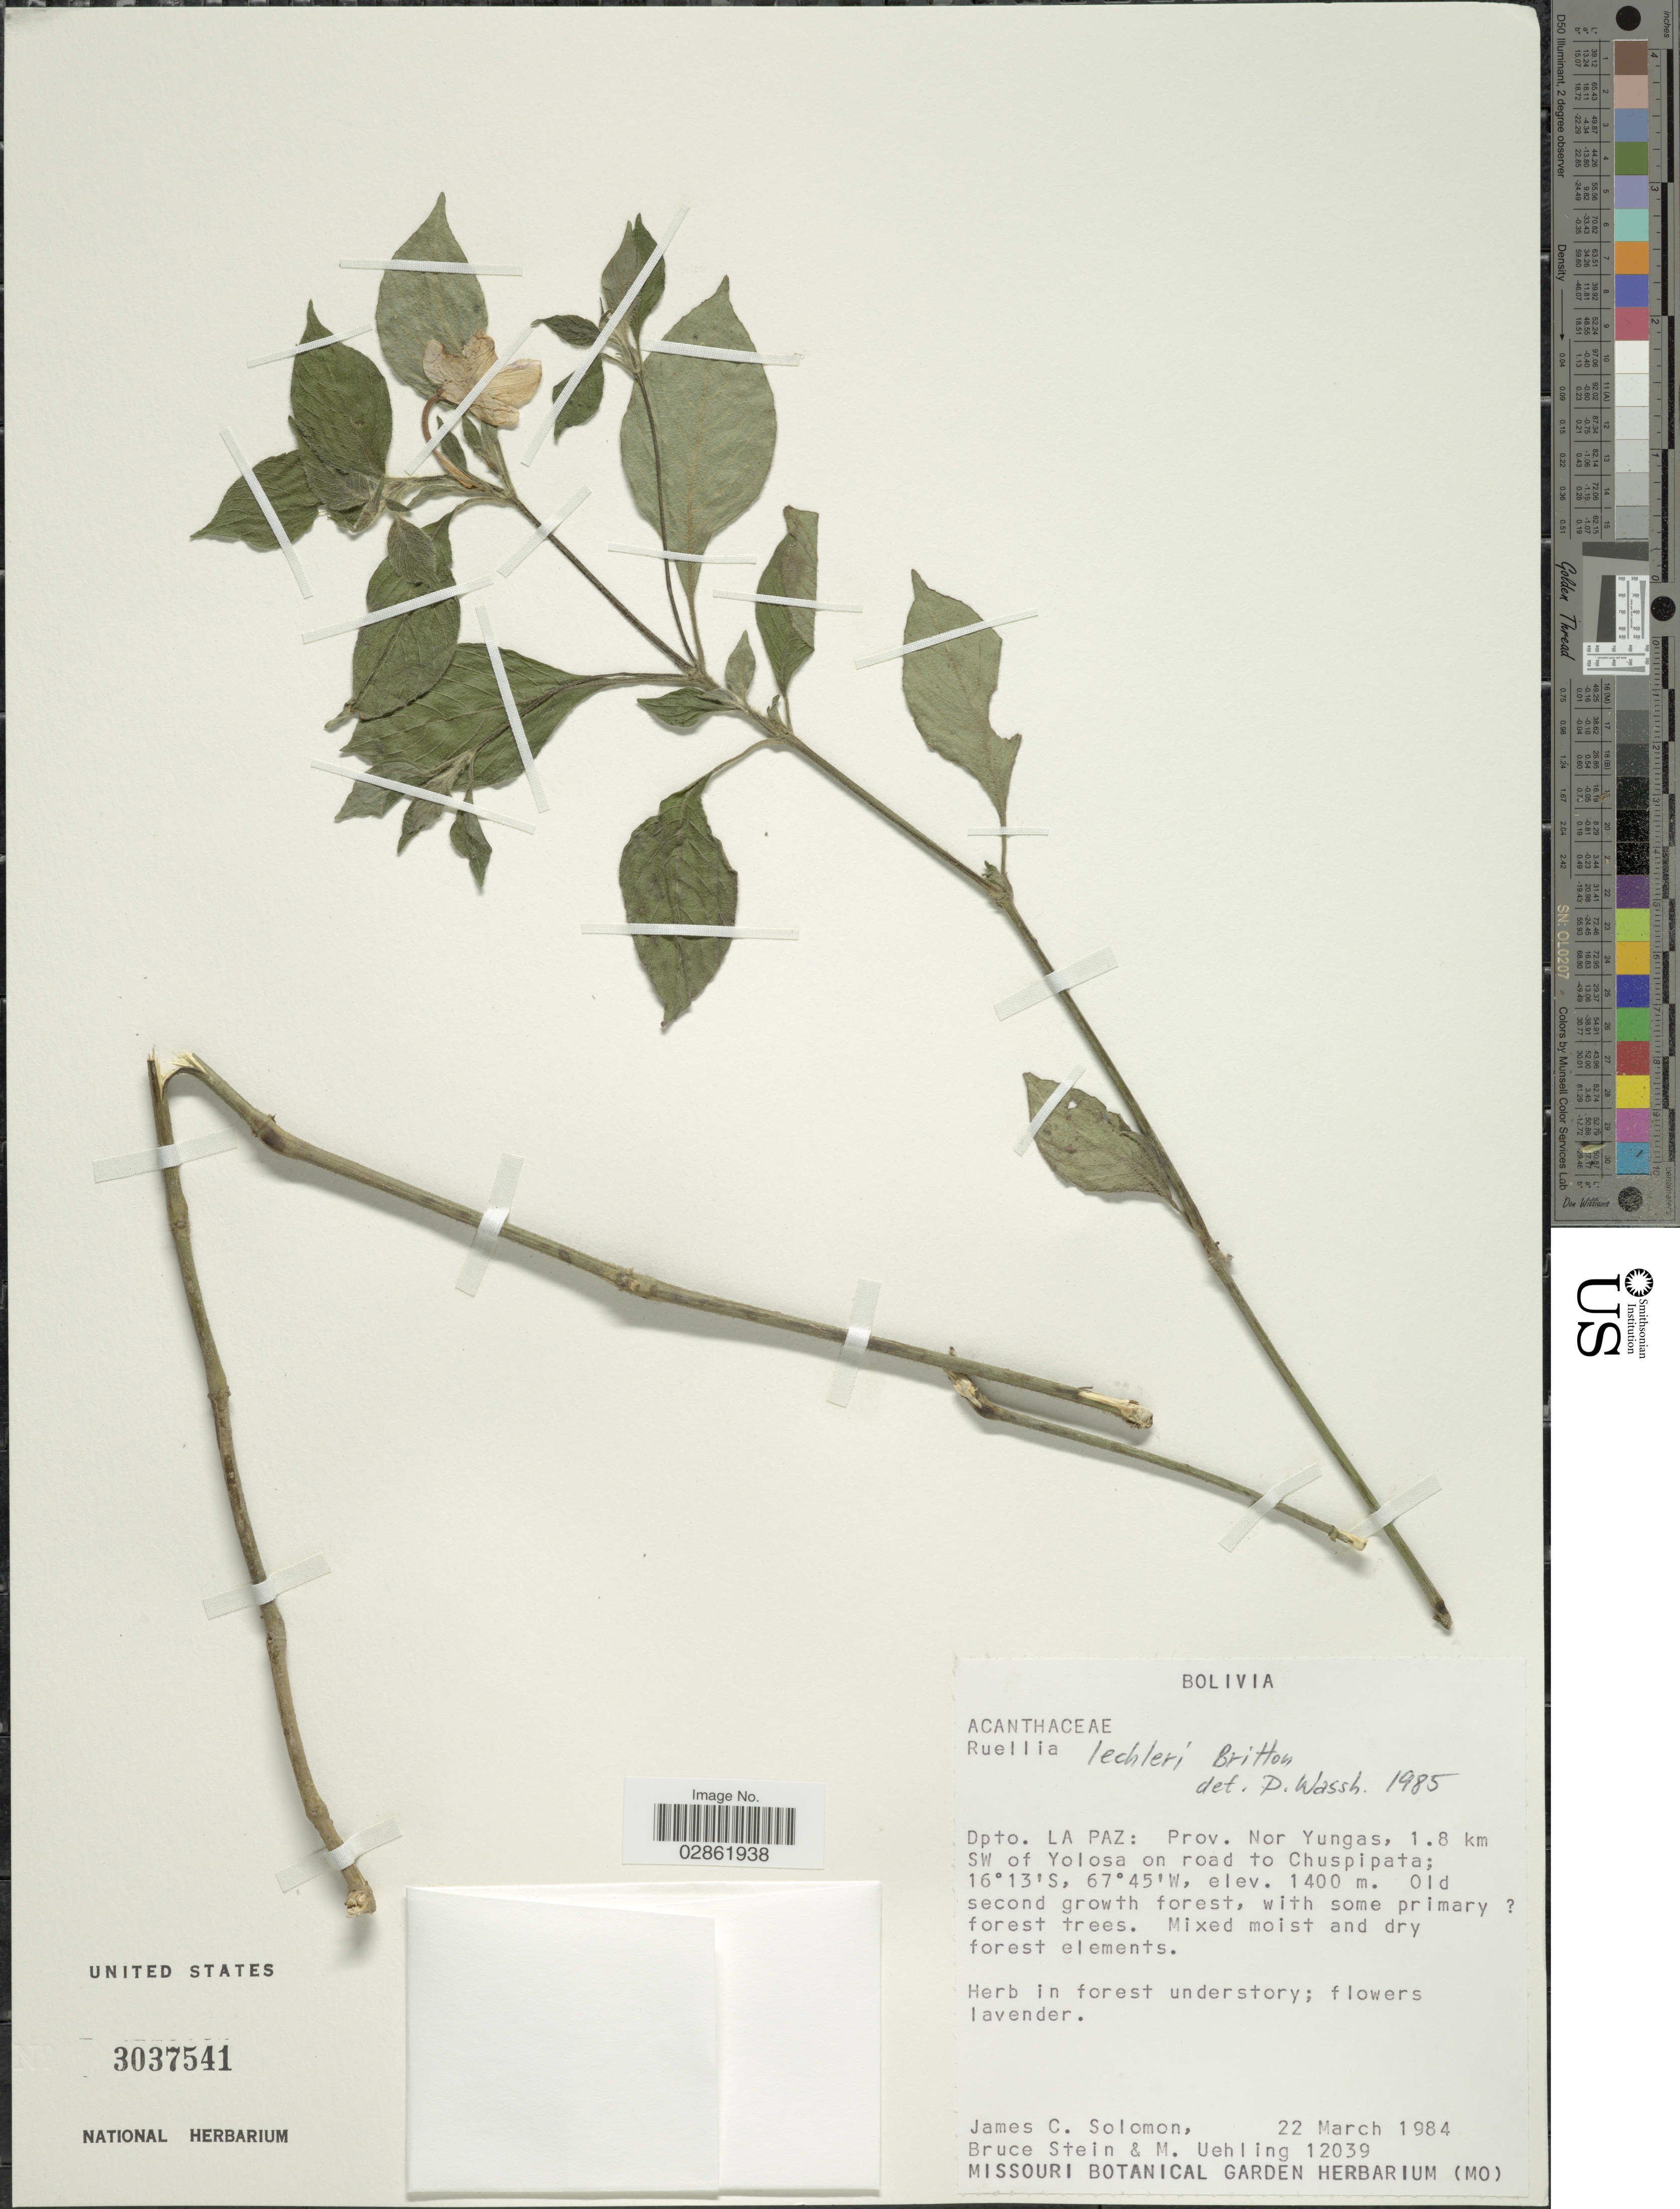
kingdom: Plantae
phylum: Tracheophyta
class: Magnoliopsida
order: Lamiales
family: Acanthaceae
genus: Ruellia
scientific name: Ruellia puri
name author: Mart. ex Nees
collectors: J. C. Solomon, B. A. Stein & M. Uehling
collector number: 12039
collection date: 1984-03-22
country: Bolivia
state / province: La Paz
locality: Dpto. La Paz: Prov. Nor Yungas, 1.8 km SW of Yolosa on road to Chuspipata.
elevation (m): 1400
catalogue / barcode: US 3037541